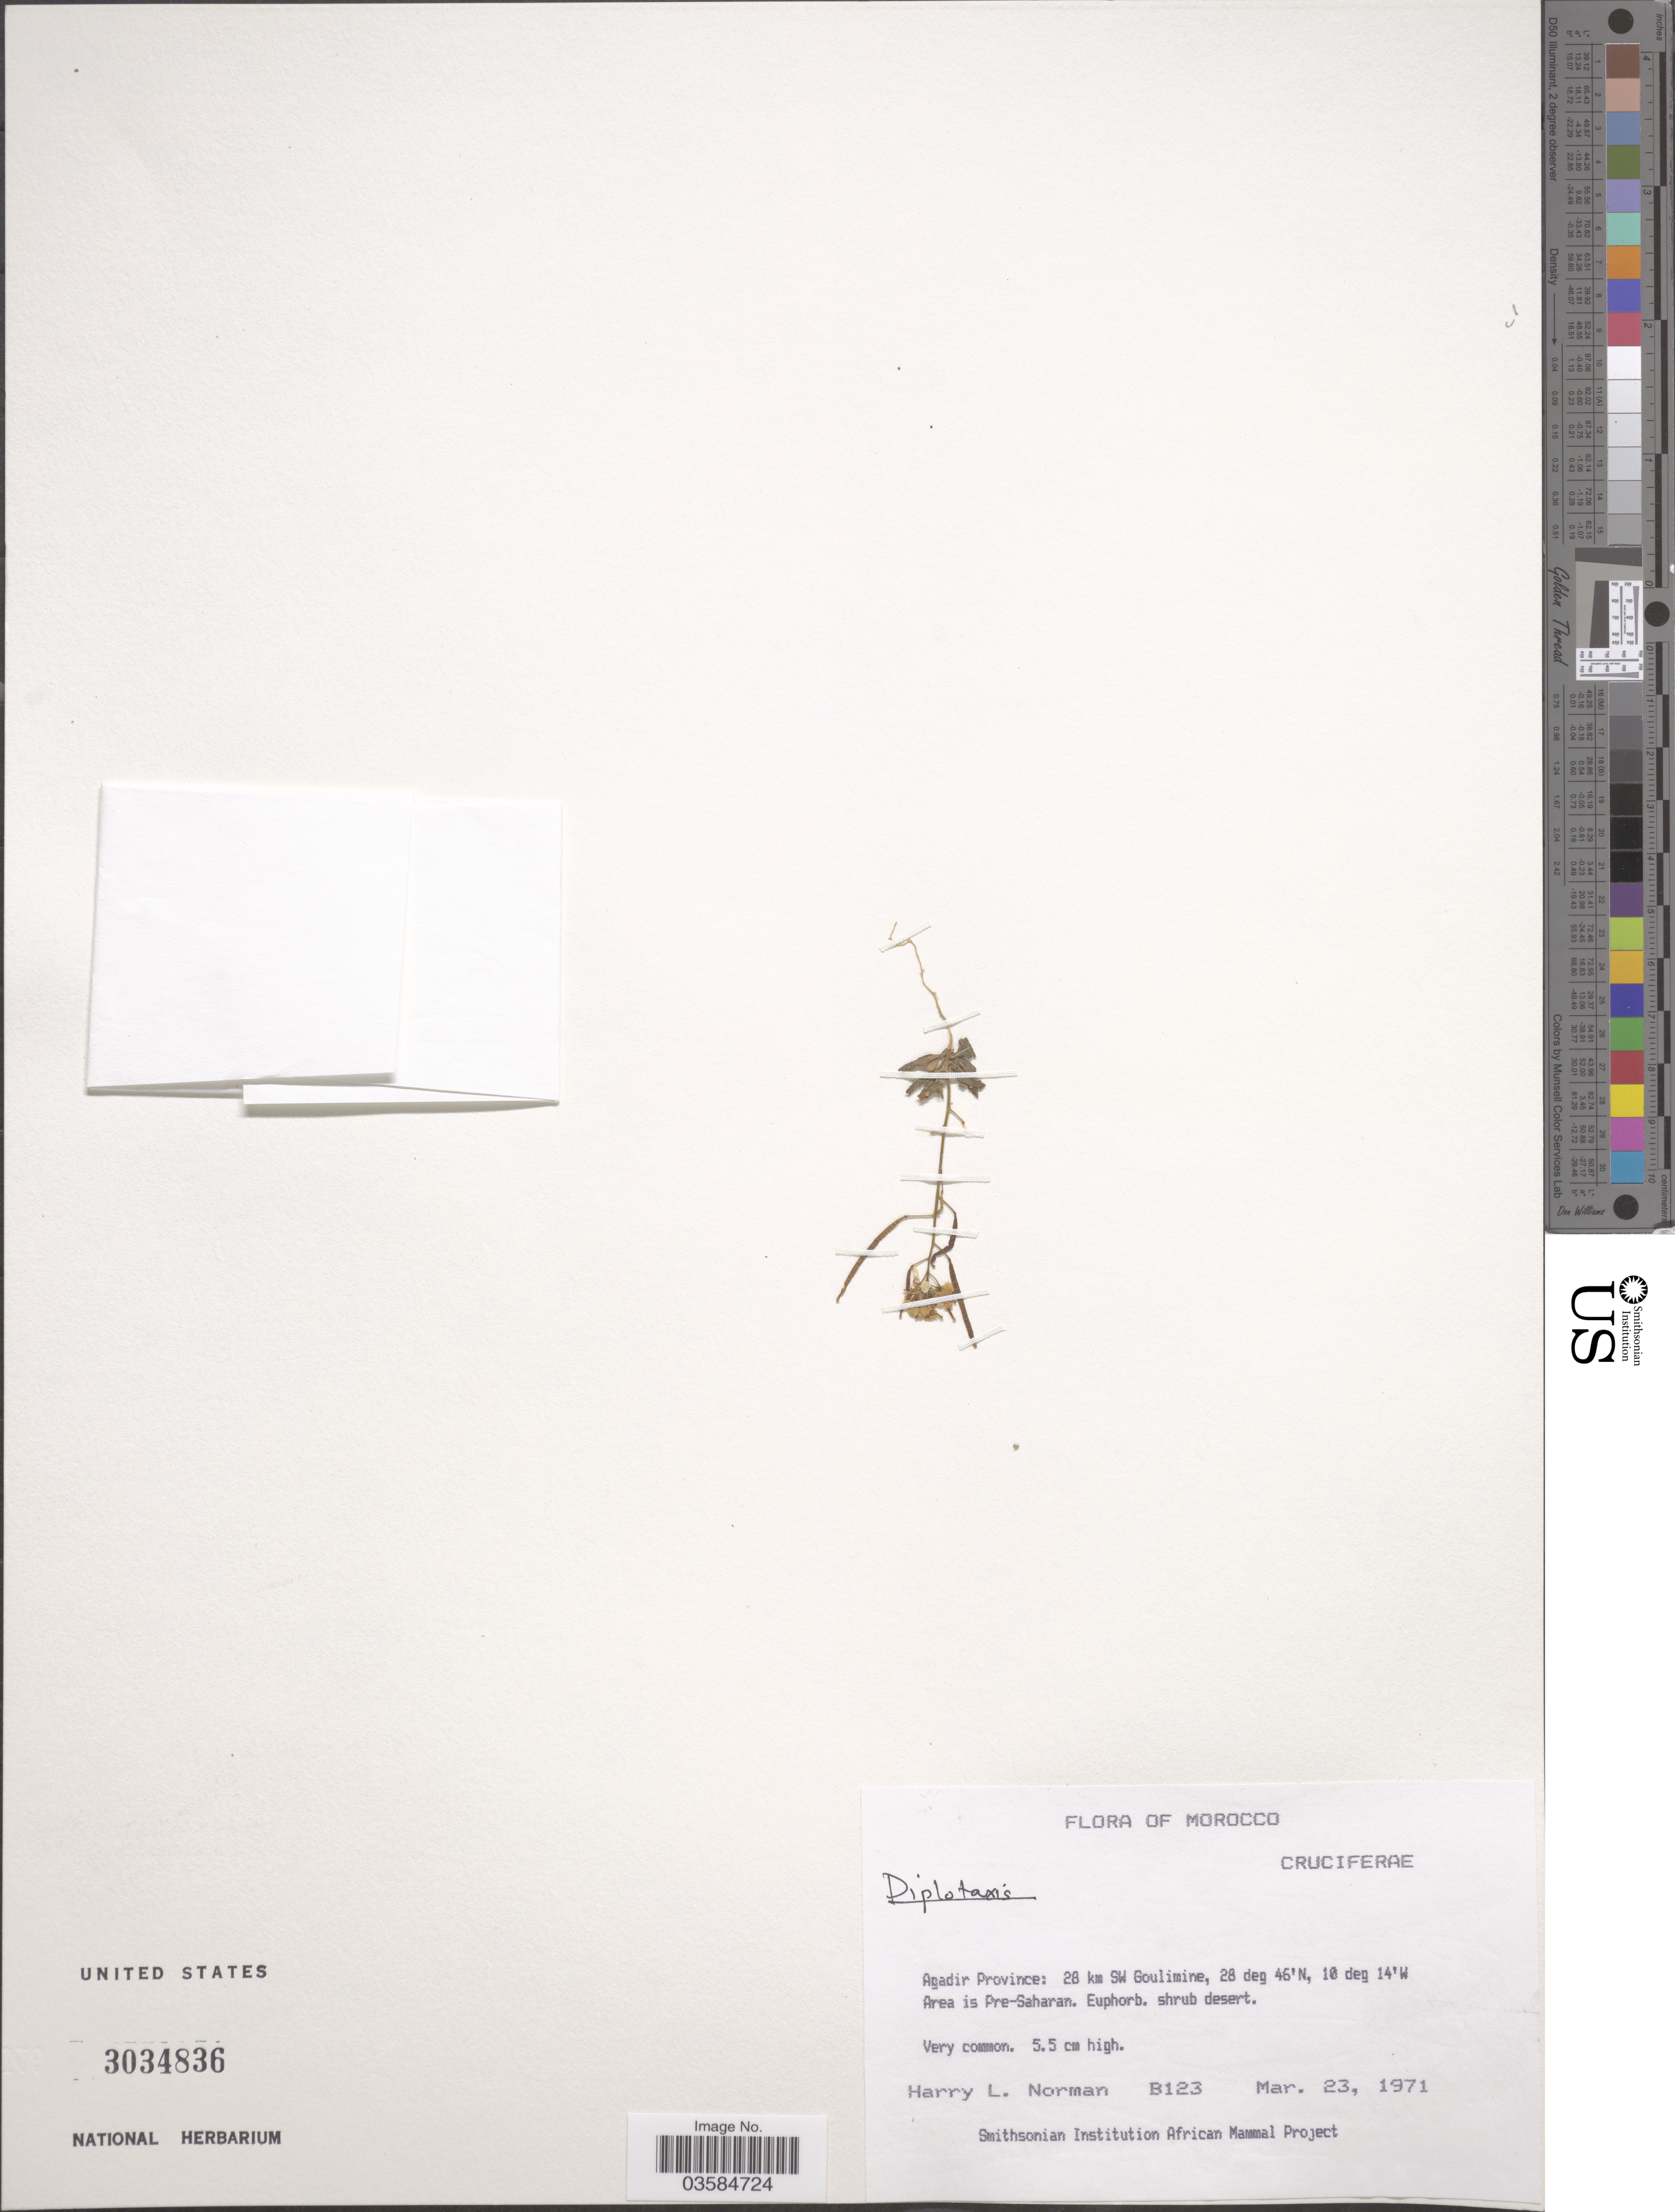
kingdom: Plantae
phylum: Tracheophyta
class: Magnoliopsida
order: Brassicales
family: Brassicaceae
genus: Diplotaxis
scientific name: Diplotaxis sp.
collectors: Norman, H.L.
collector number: B123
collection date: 1971-03-23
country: Morocco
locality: Agadir Province: 28 km SW Goulimine. Area is Pre-Saharan.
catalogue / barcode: US 3034836